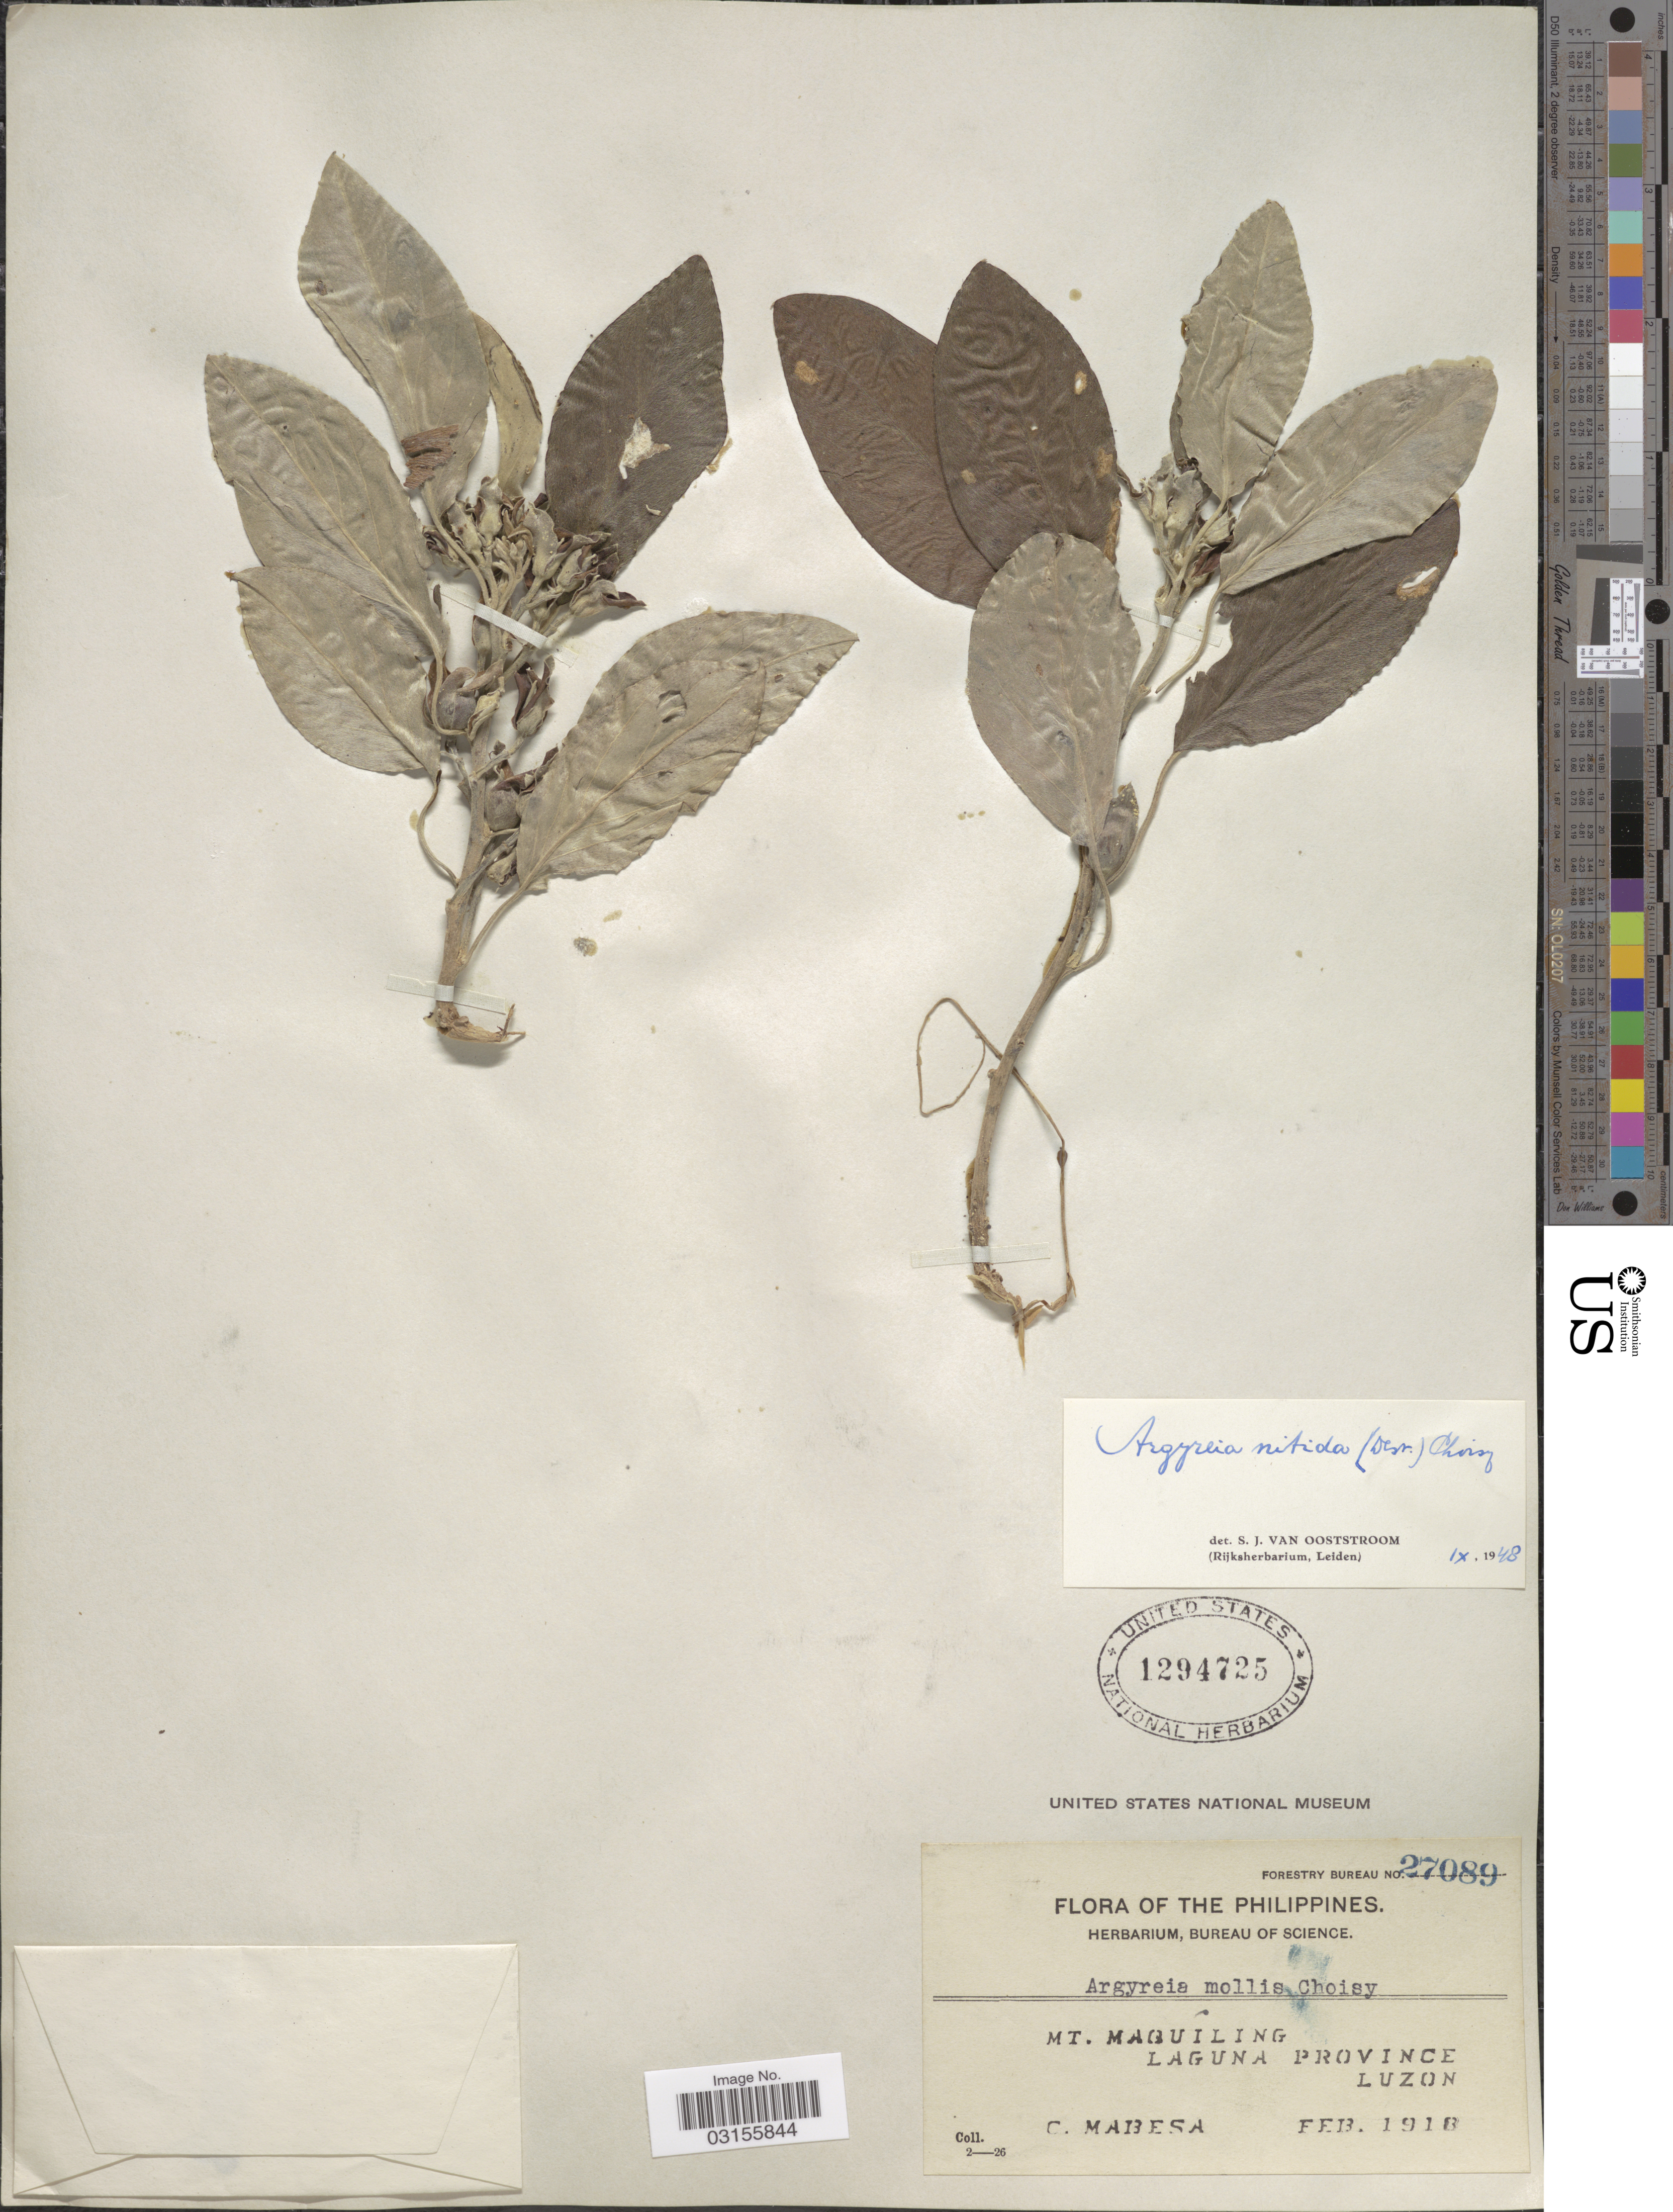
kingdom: Plantae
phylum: Tracheophyta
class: Magnoliopsida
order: Solanales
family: Convolvulaceae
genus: Argyreia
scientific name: Argyreia nitida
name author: (Desr.) Choisy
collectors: C. Mabesa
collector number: Forestry Bureau 27089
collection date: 1918-02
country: Philippines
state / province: Calabarzon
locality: Mt. Maquiling Laguna Province Luzon.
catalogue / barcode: US 1294725